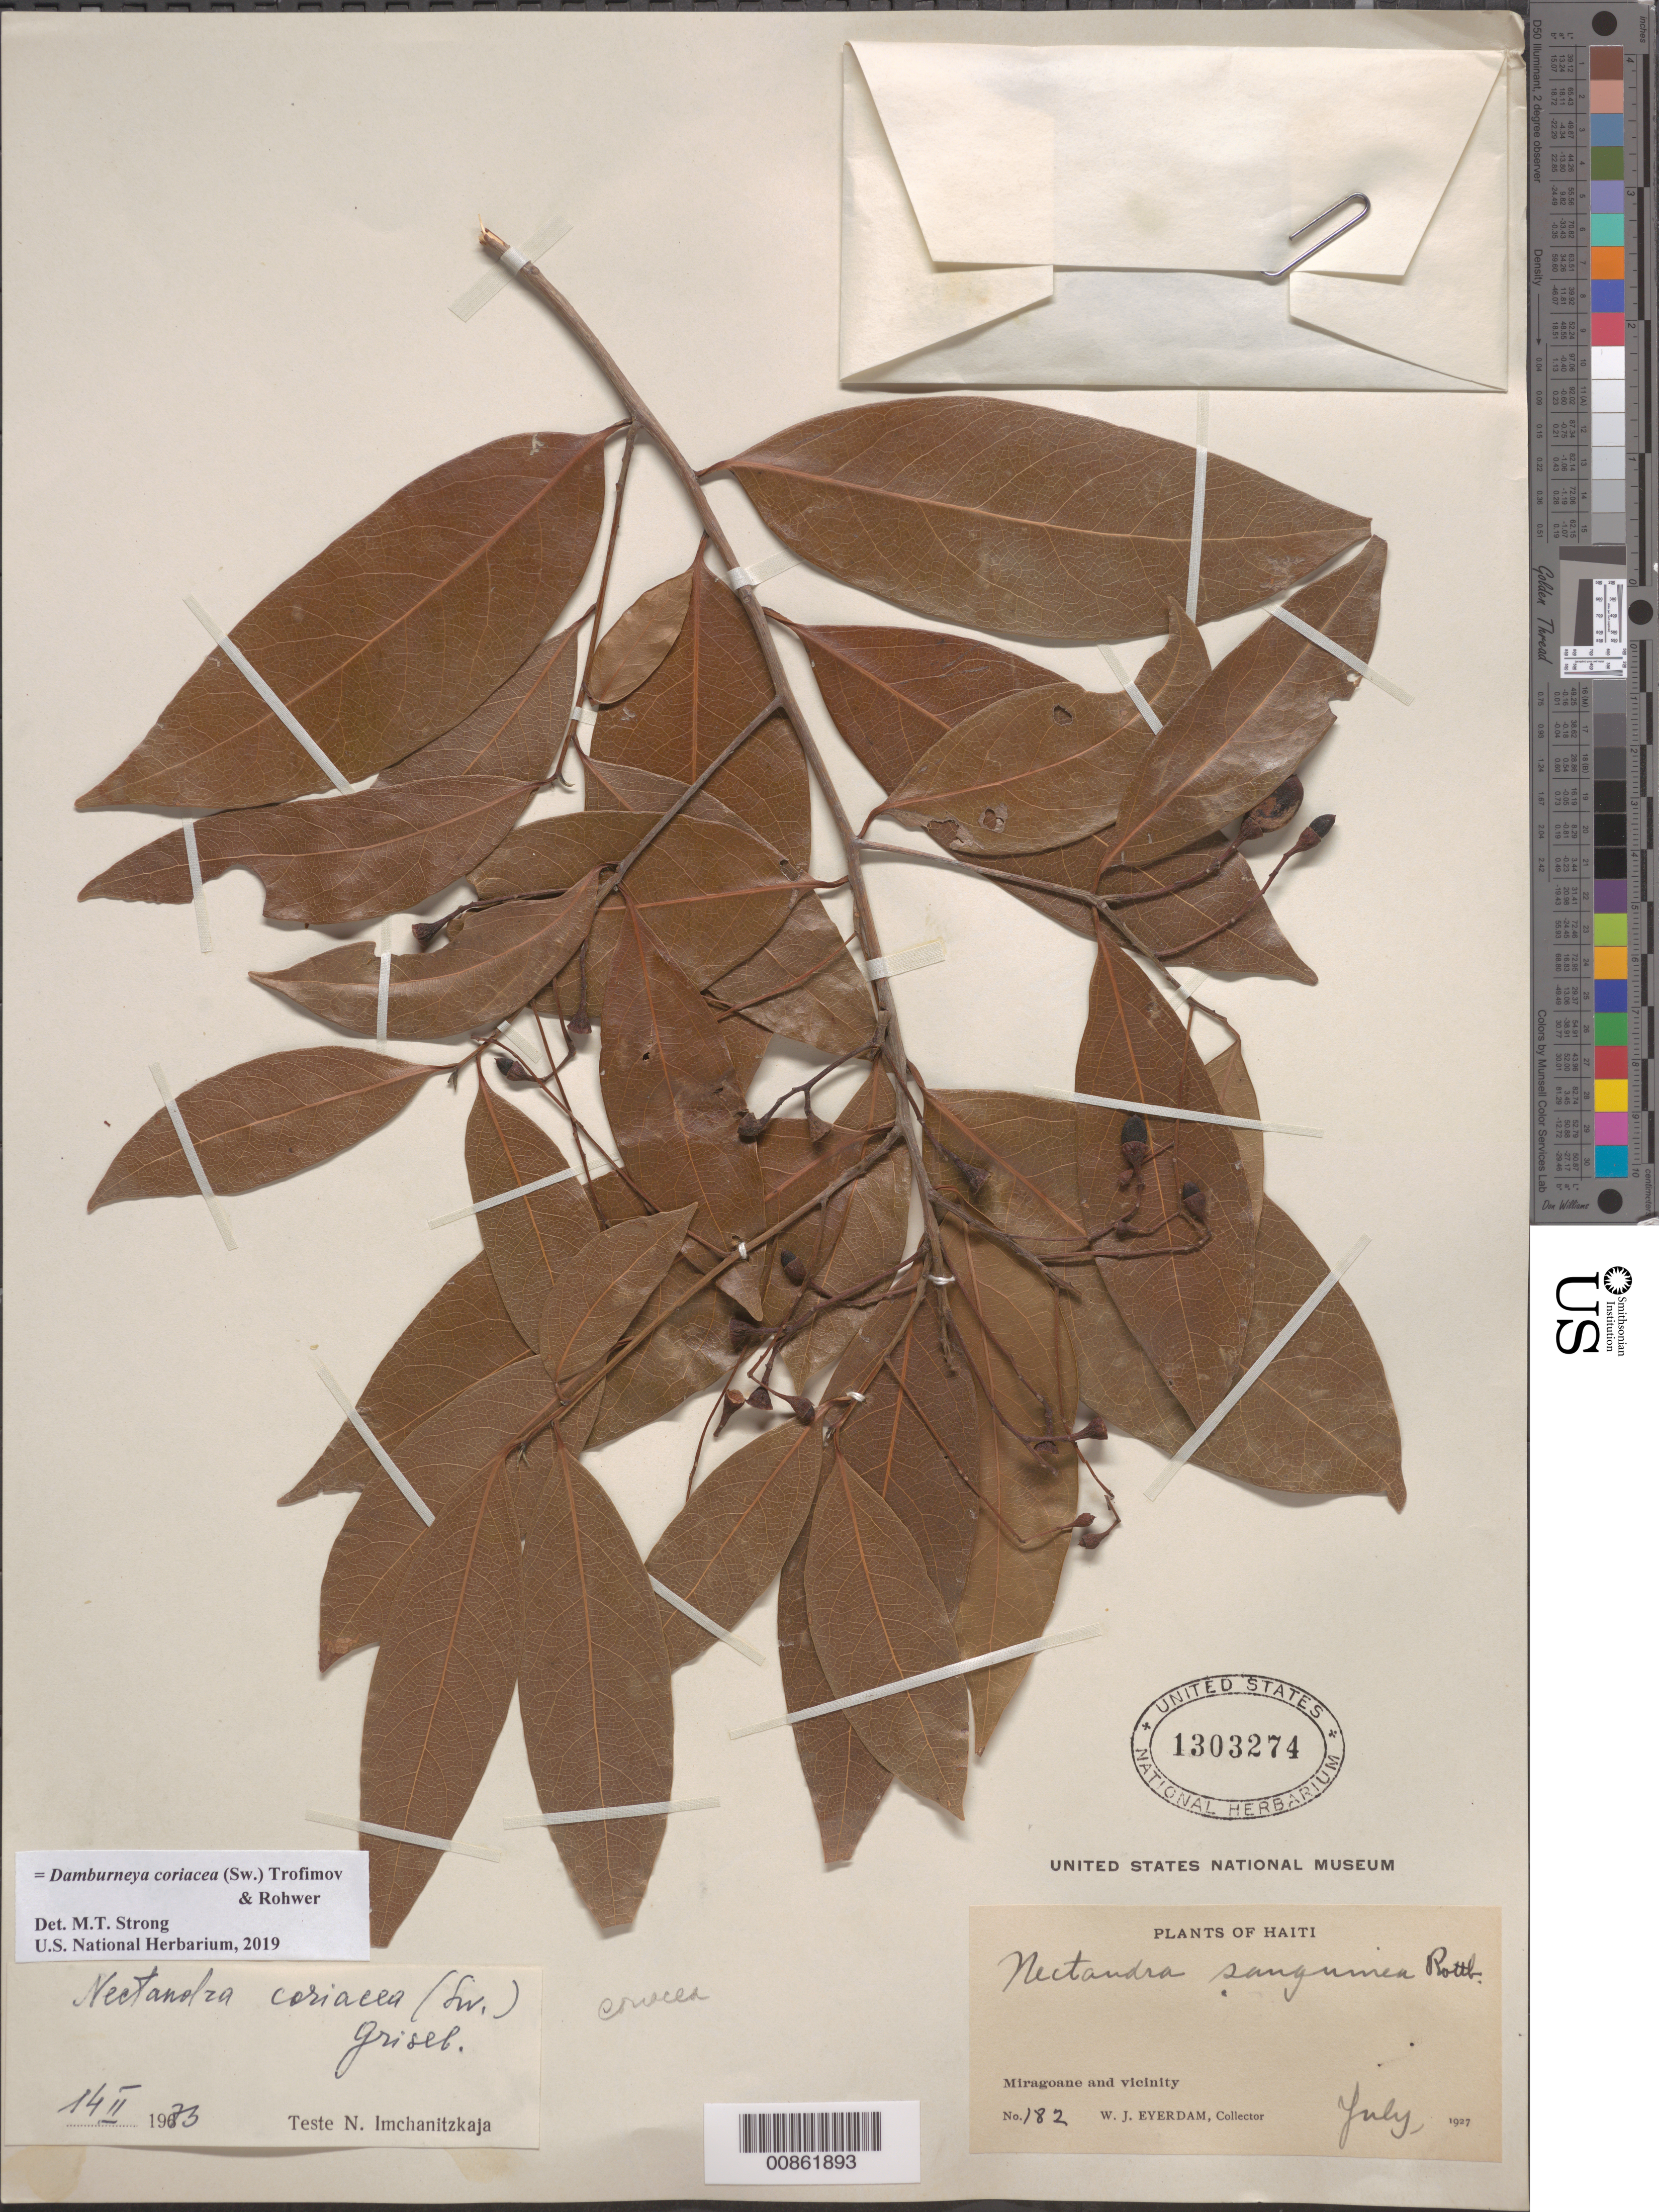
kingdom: Plantae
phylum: Tracheophyta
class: Magnoliopsida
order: Laurales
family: Lauraceae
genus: Damburneya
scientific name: Damburneya coriacea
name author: (Sw.) Trofimov & Rohwer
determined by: Strong, M. T., (US), Smithsonian Institution - National Museum of Natural History (UNITED STATES)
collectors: W. J. Eyerdam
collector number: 182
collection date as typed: Jul 1927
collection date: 1927-07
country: Haiti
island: Hispaniola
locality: Miragoane and vicinity.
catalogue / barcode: US 1303274